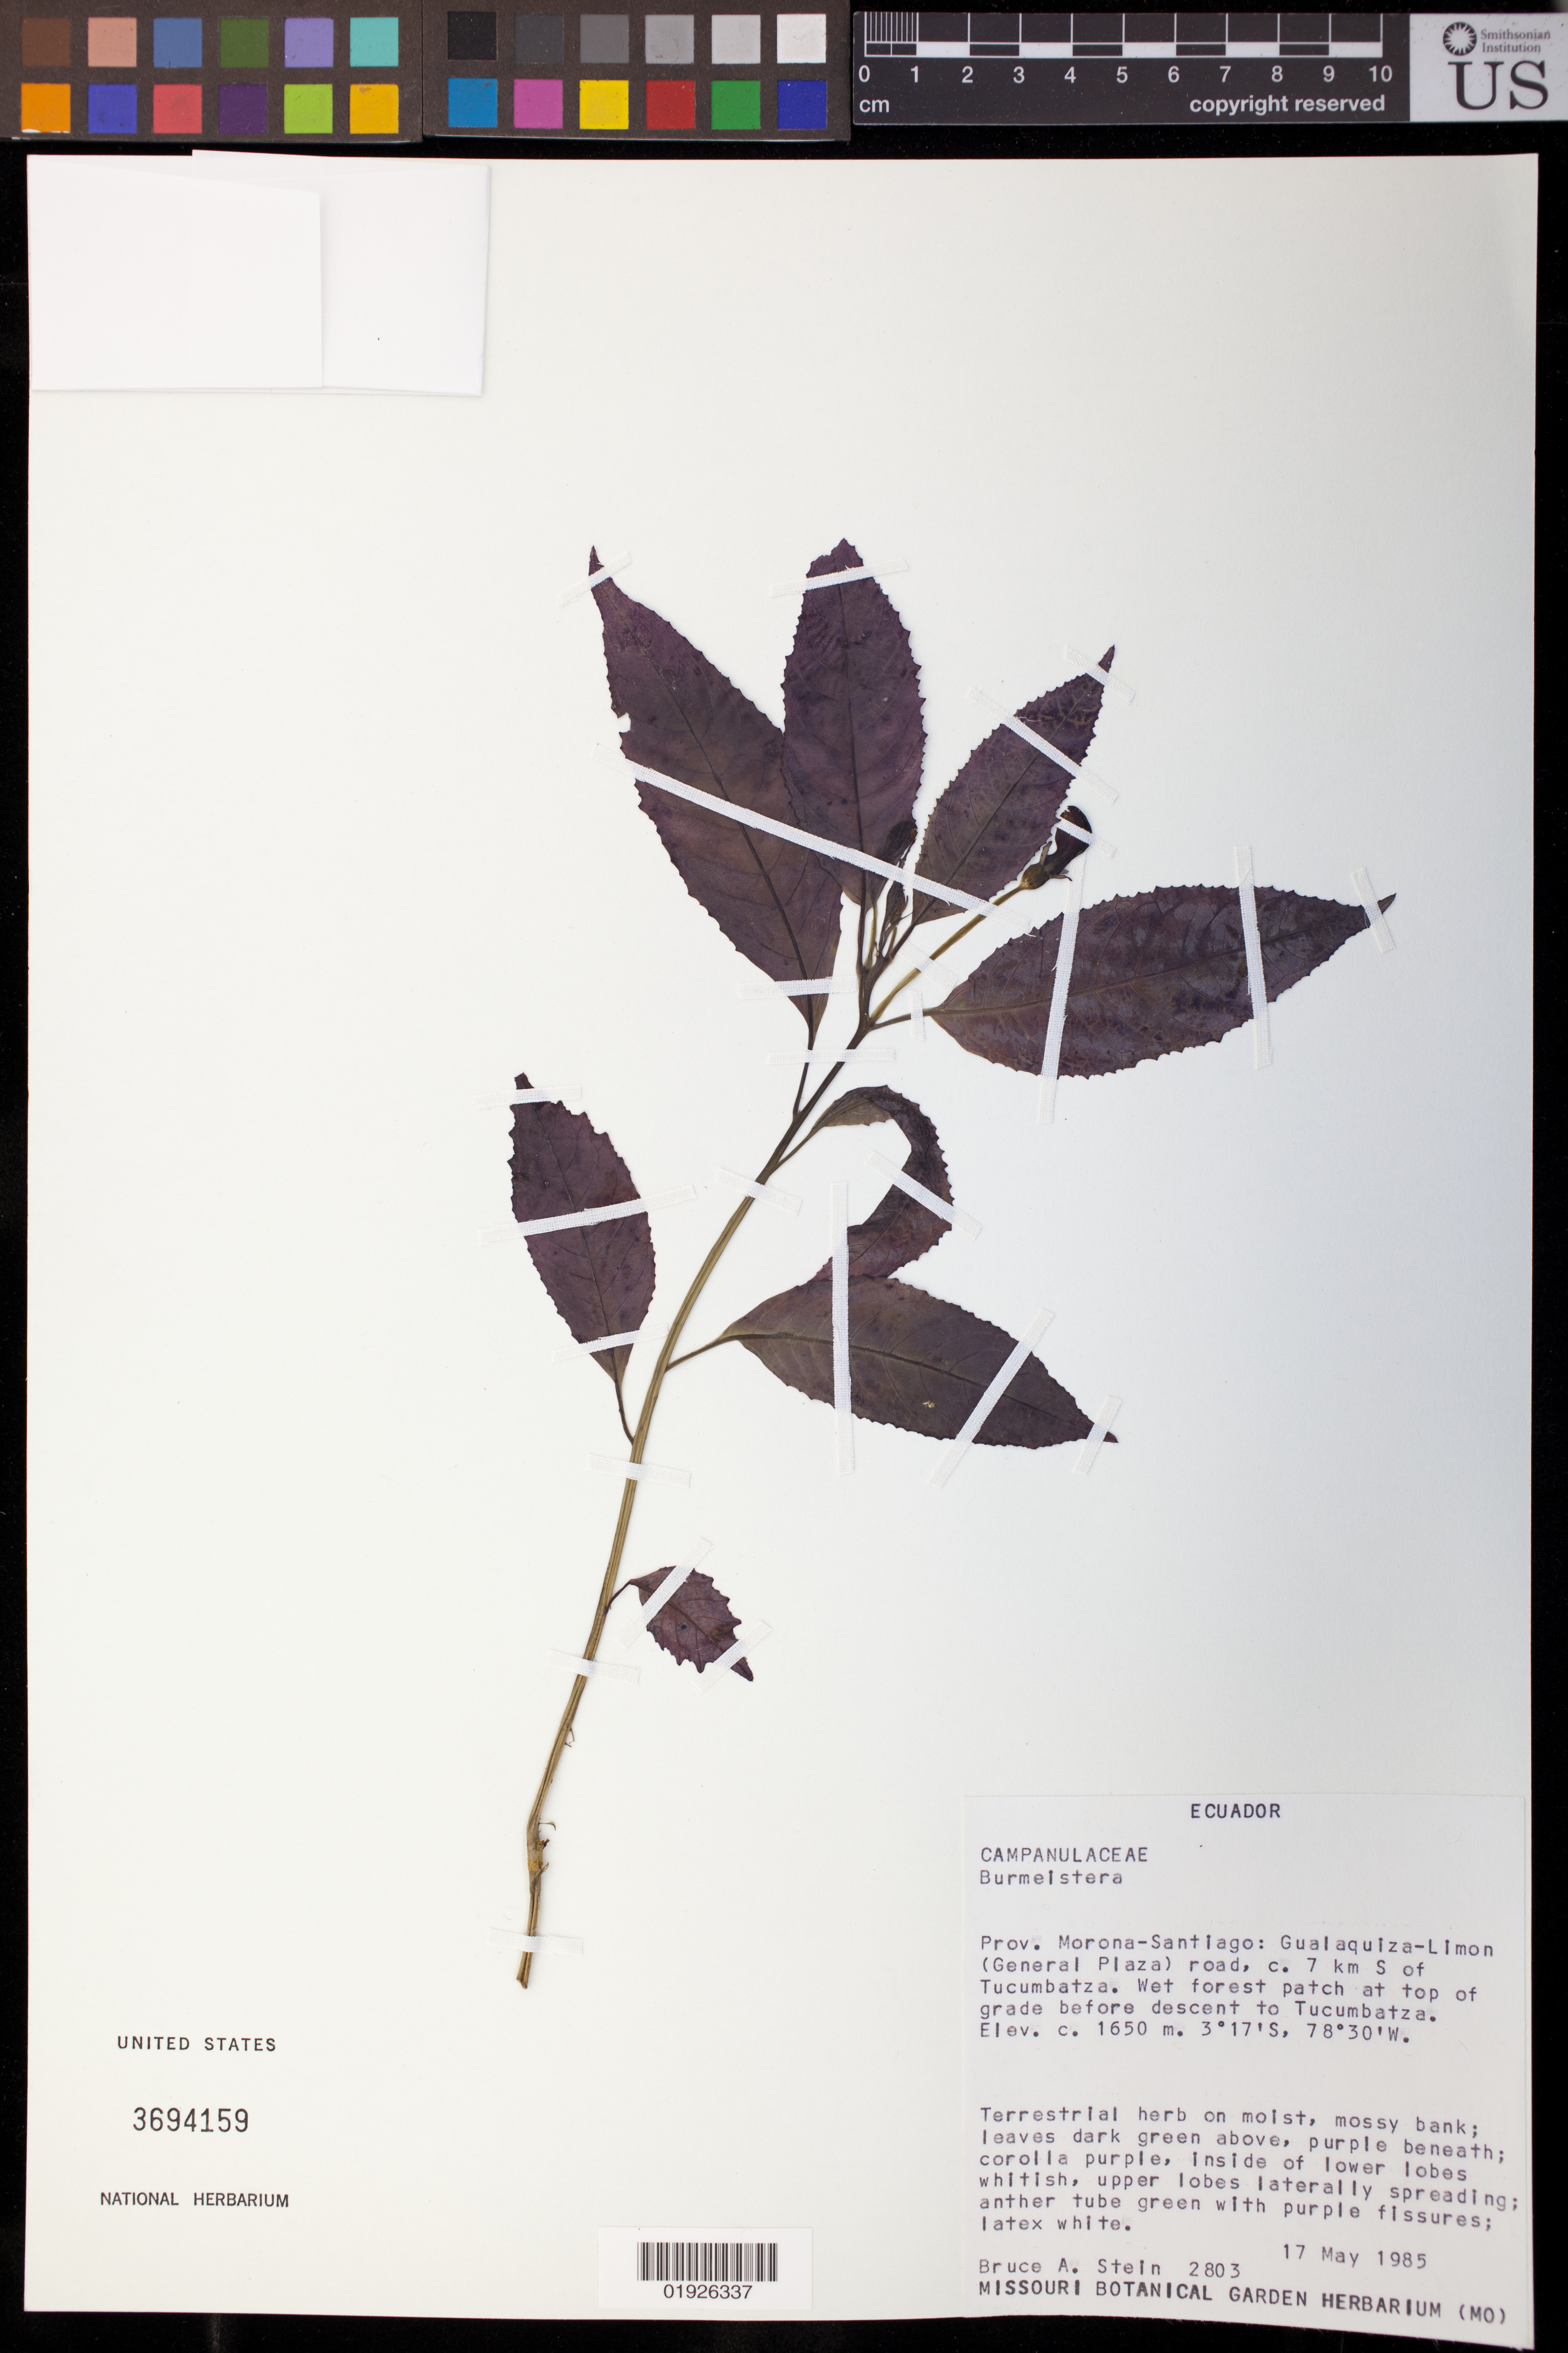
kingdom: Plantae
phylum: Tracheophyta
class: Magnoliopsida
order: Asterales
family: Campanulaceae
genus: Burmeistera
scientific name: Burmeistera sp.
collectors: B. A. Stein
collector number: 2803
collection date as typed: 17 May 1985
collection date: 1985-05-17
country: Ecuador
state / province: Morona-Santiago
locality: Gualaquiza - Limon (General Plaza) road, C 7 km S of Tucumbatza.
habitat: Wet forest patch at top of grade before descent to Tucumbatza.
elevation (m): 1650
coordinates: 3 17 S, 78 30 W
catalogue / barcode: US 3694159